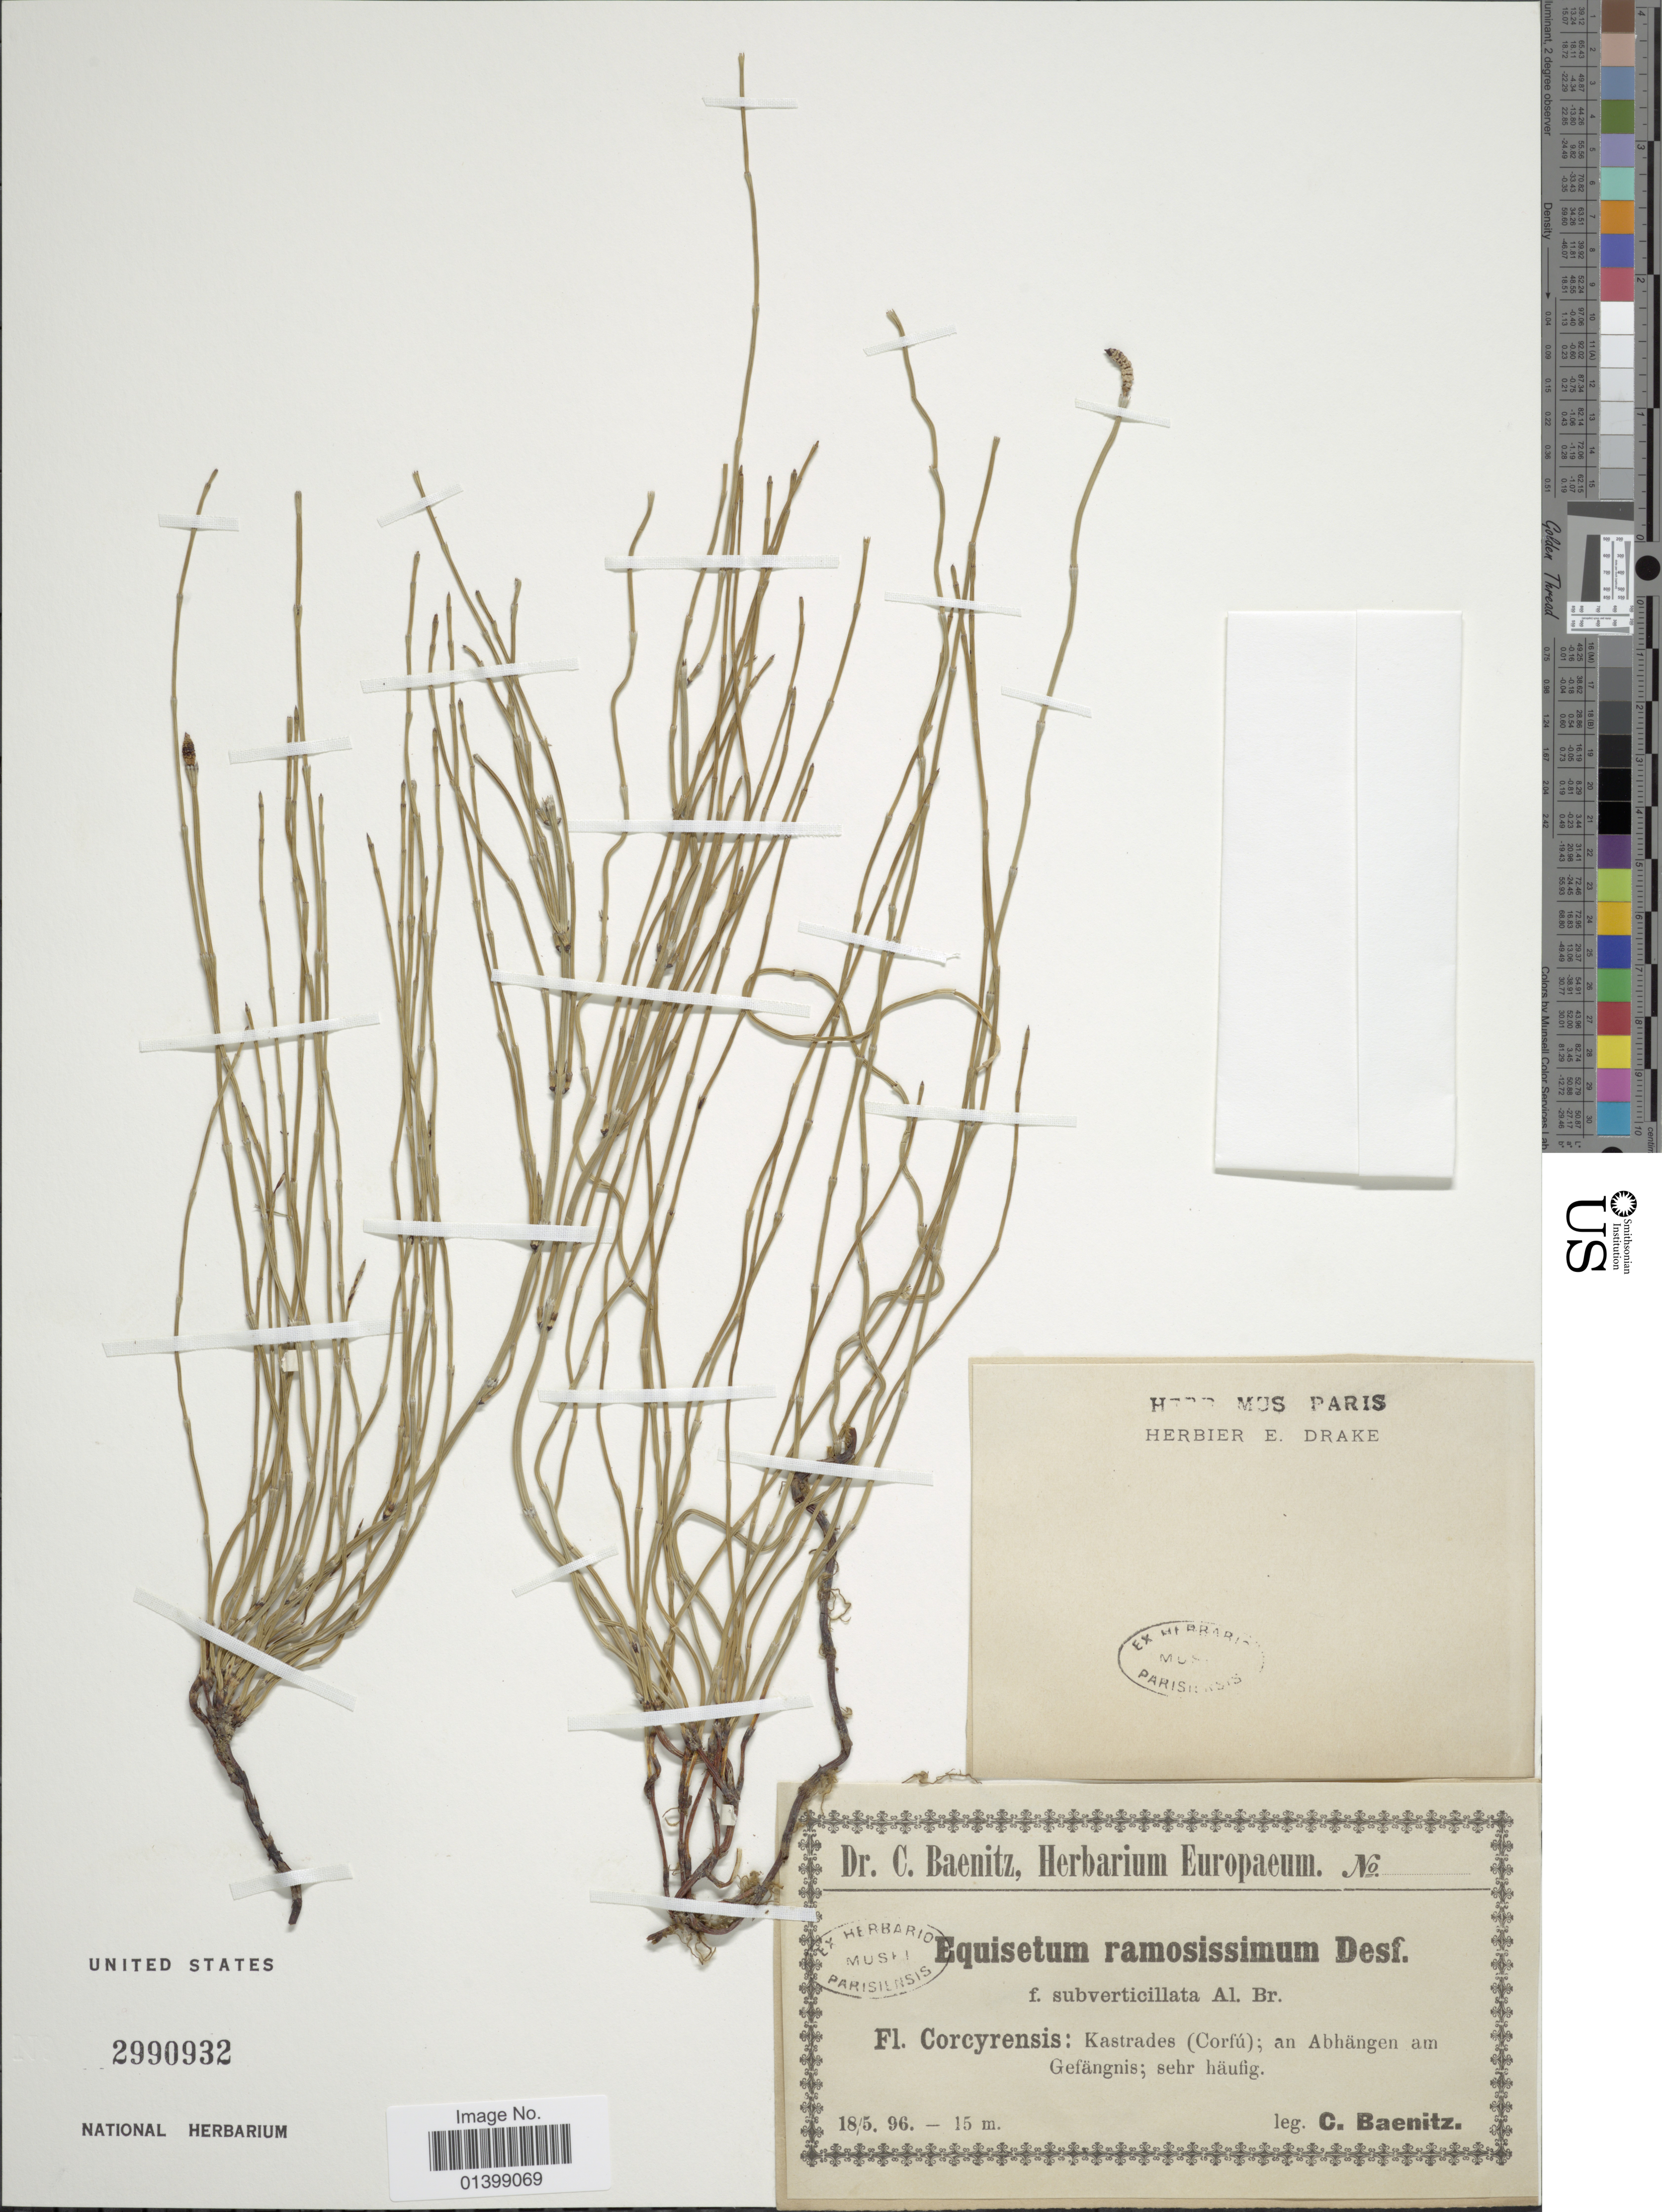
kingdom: Plantae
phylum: Tracheophyta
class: Polypodiopsida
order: Equisetales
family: Equisetaceae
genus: Equisetum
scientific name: Equisetum ramosissimum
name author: Desf.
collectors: C. G. Baenitz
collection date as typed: Transcribed d/m/y: 18/5/96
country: France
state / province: Corsica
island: Corse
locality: Corcyrensis: Kastrades (Corfú); an Abhängen am Gefängis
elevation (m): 15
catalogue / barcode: US 2990932